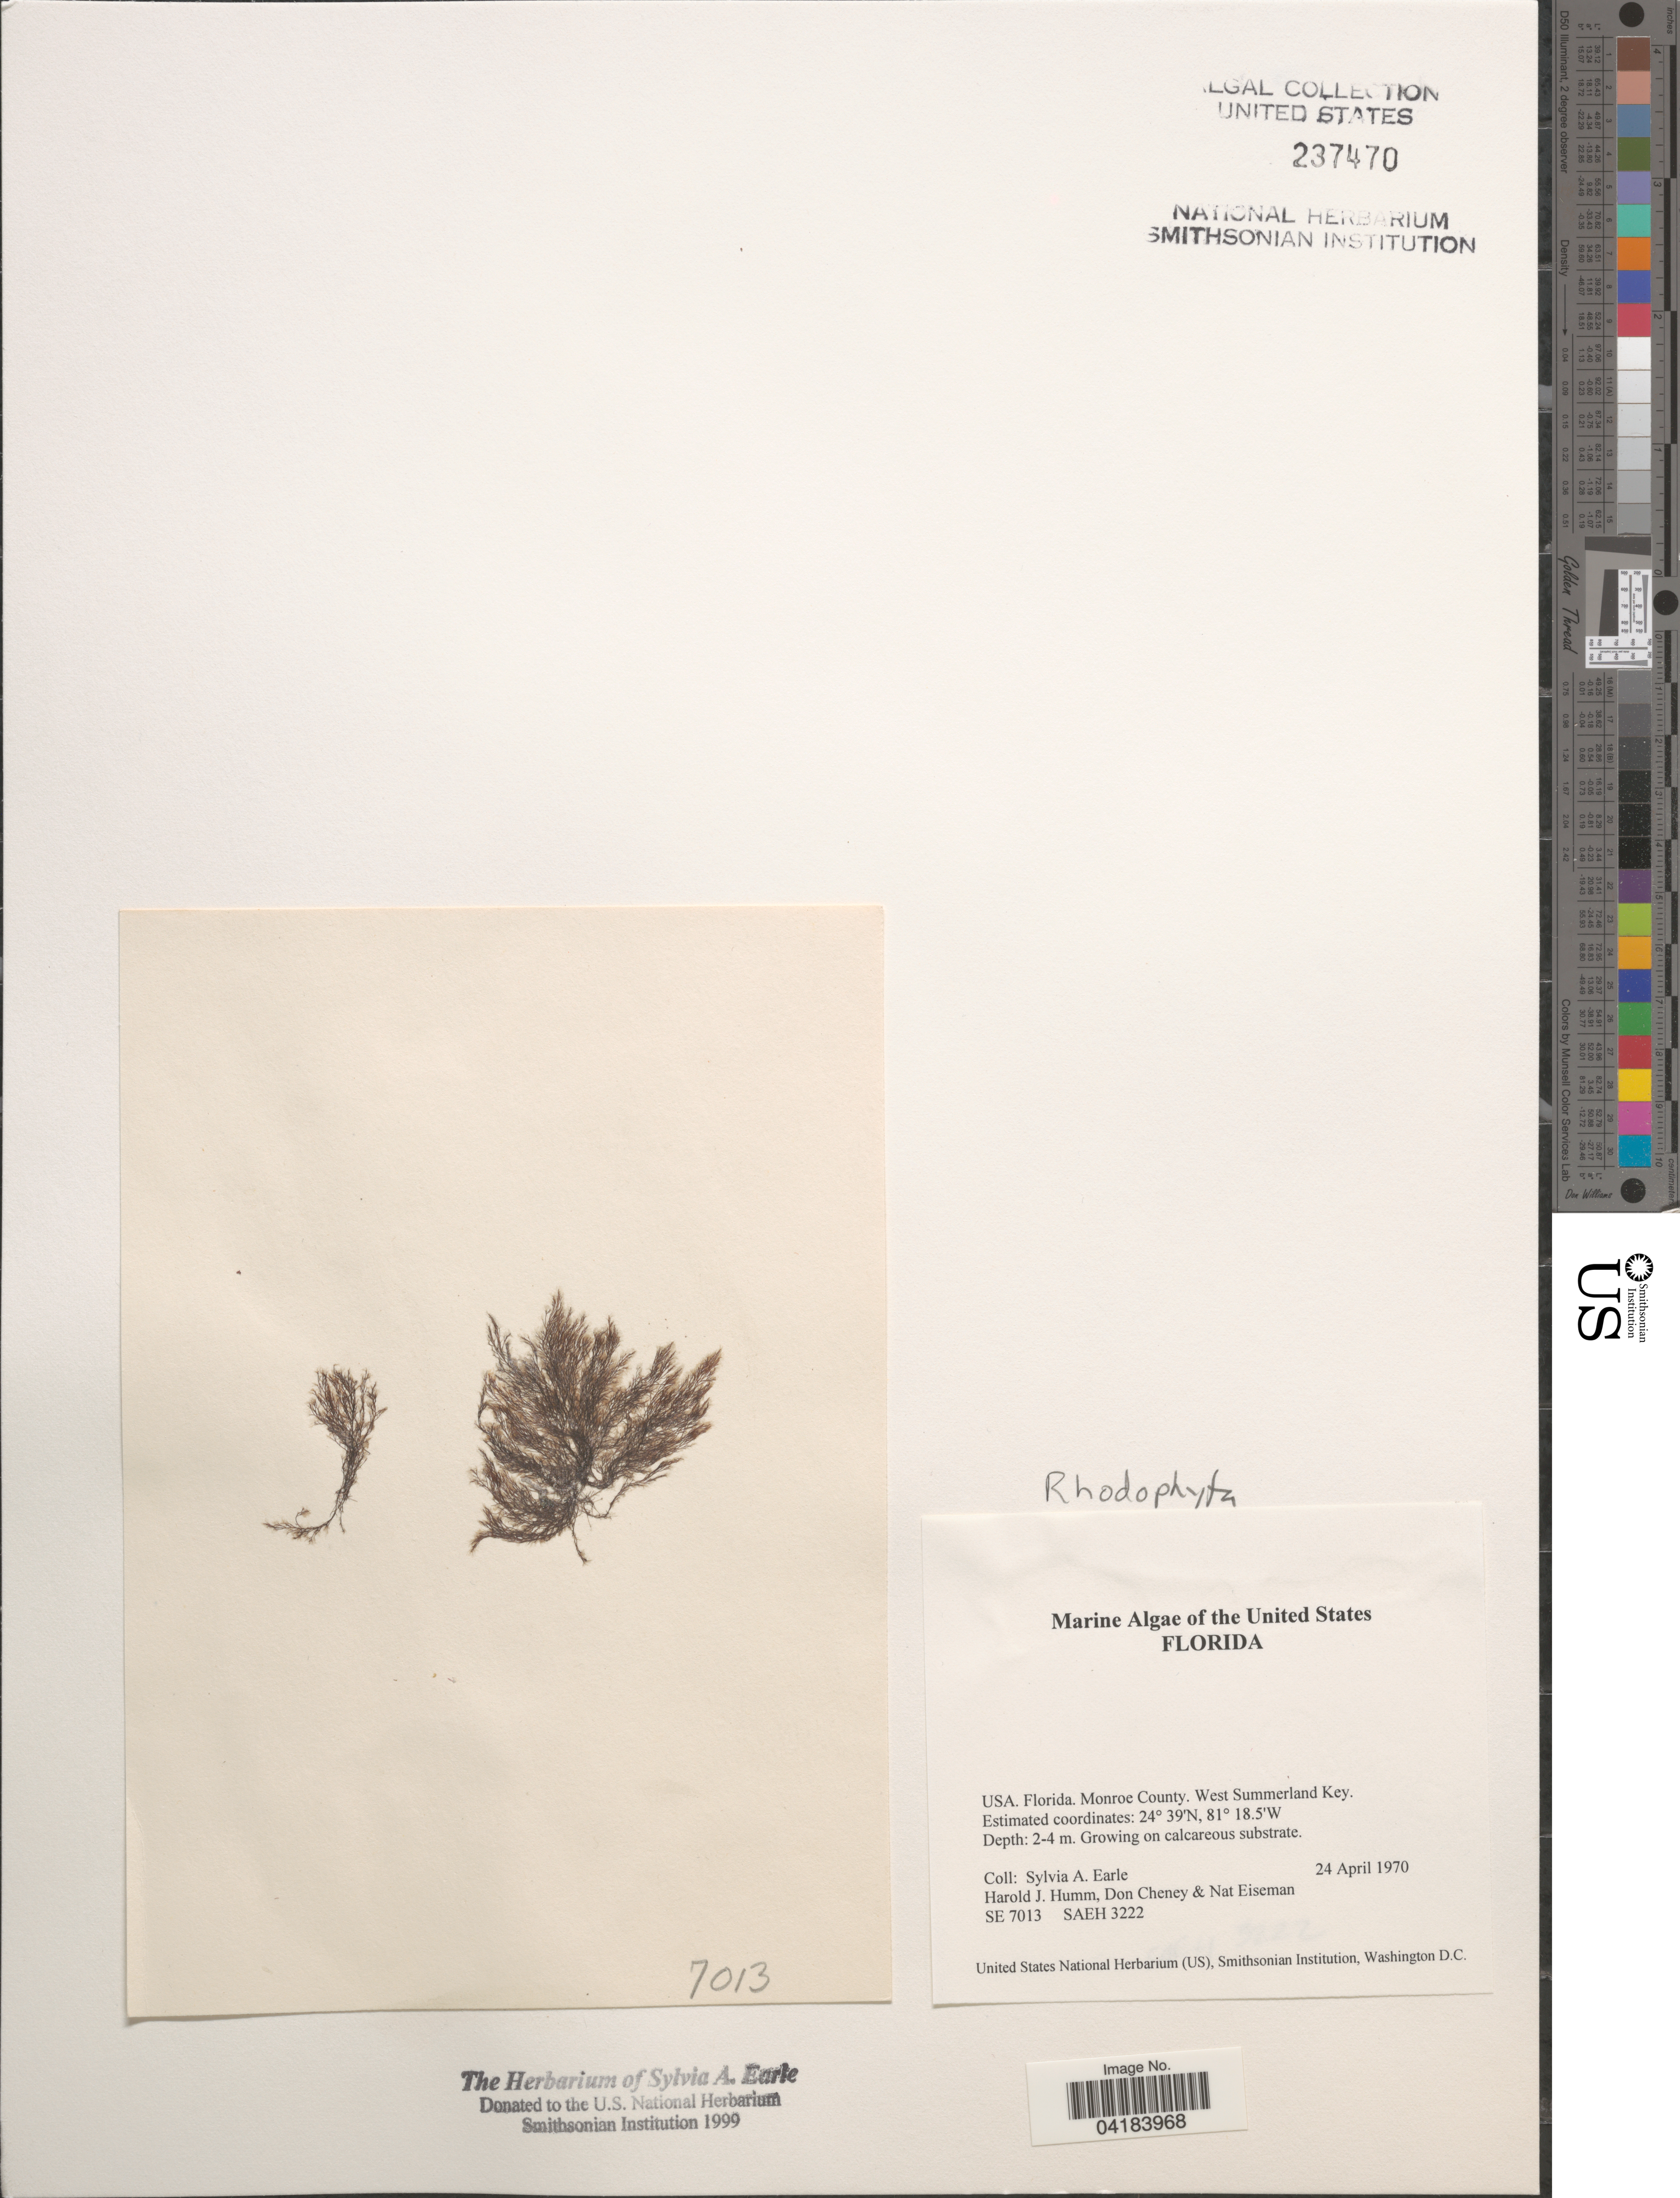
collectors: S. A. Earle, H. J. Humm, D. Cheney & N. J. Eiseman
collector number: SE7013/SAEH3222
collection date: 1970-04-24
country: United States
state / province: Florida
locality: Monroe County. West Summerland Key.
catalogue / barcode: US 237470